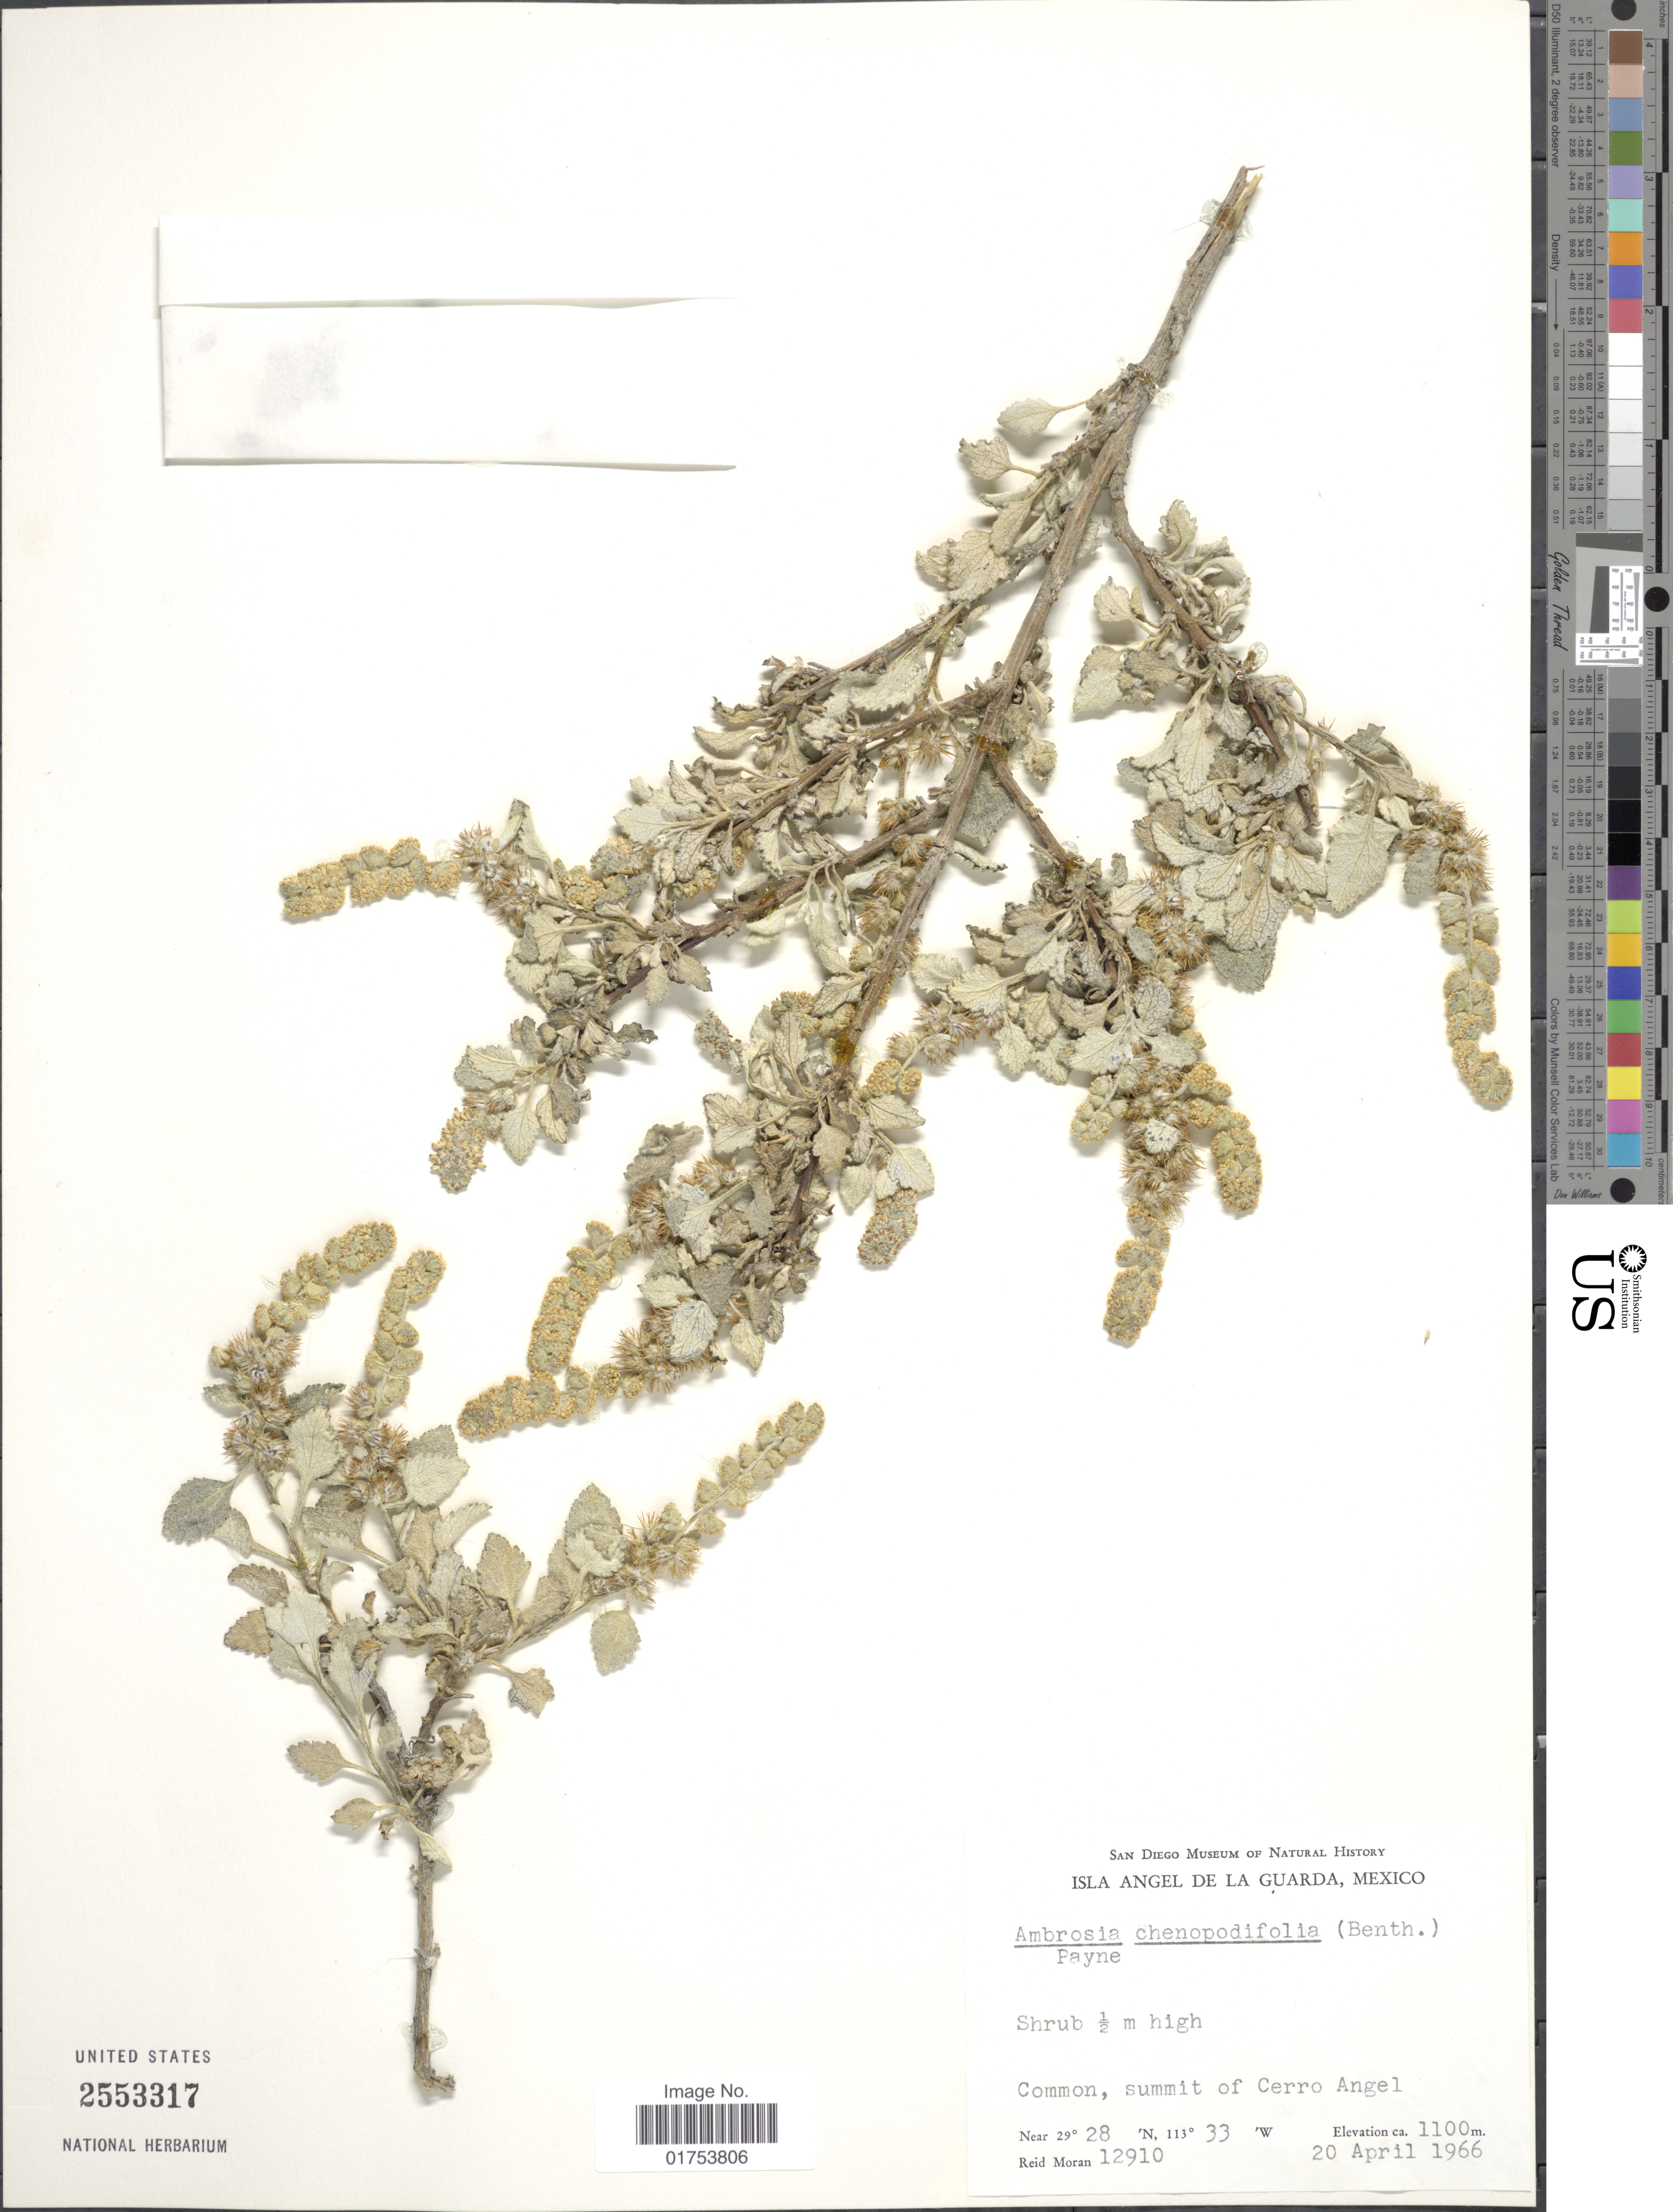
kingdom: Plantae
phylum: Tracheophyta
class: Magnoliopsida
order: Asterales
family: Asteraceae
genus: Ambrosia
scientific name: Ambrosia chenopodiifolia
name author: (Benth.) W.W.Payne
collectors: R. V. Moran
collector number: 12910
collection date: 1966-04-20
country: Mexico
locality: Isla Angel de la Guarda, Common, summit of Cerro Angel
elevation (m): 1100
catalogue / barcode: US 2553317